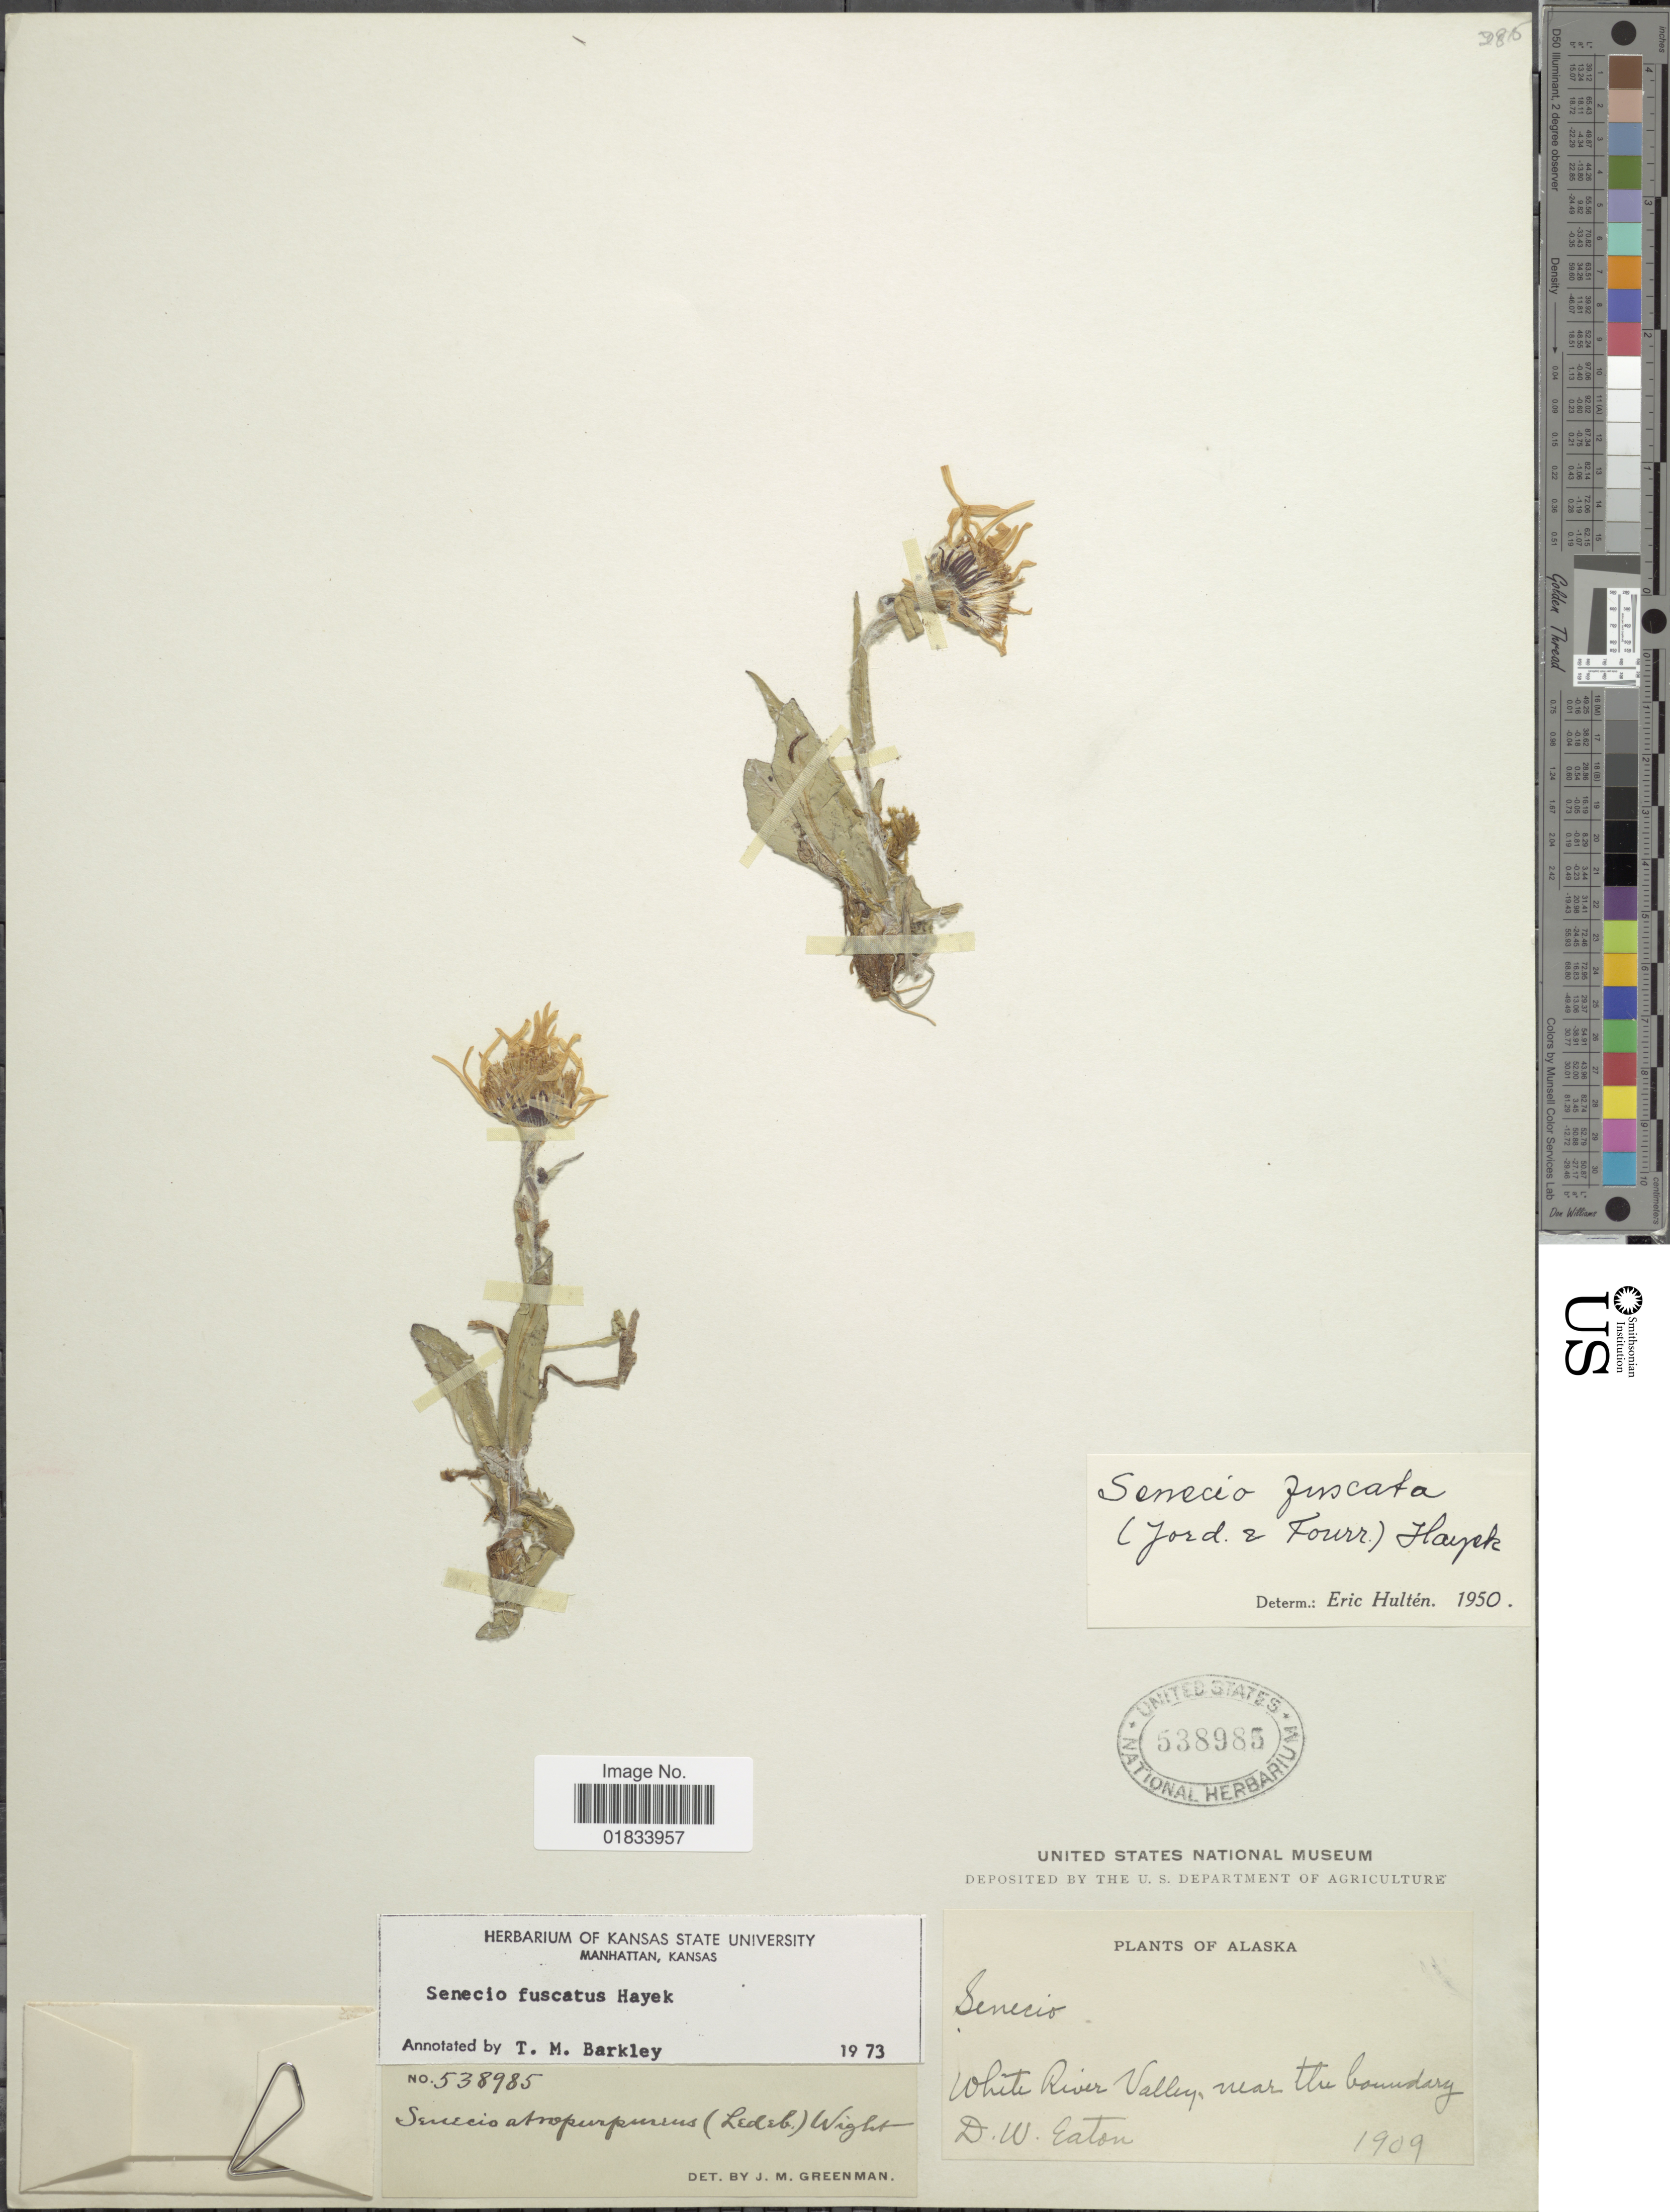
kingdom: Plantae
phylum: Tracheophyta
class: Magnoliopsida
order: Asterales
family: Asteraceae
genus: Senecio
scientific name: Senecio fuscatus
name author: (Jord. & Fourr.) Hayek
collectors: D. Eaton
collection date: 1909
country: United States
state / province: Alaska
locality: White River Valley, near the boundary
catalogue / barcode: US 538985